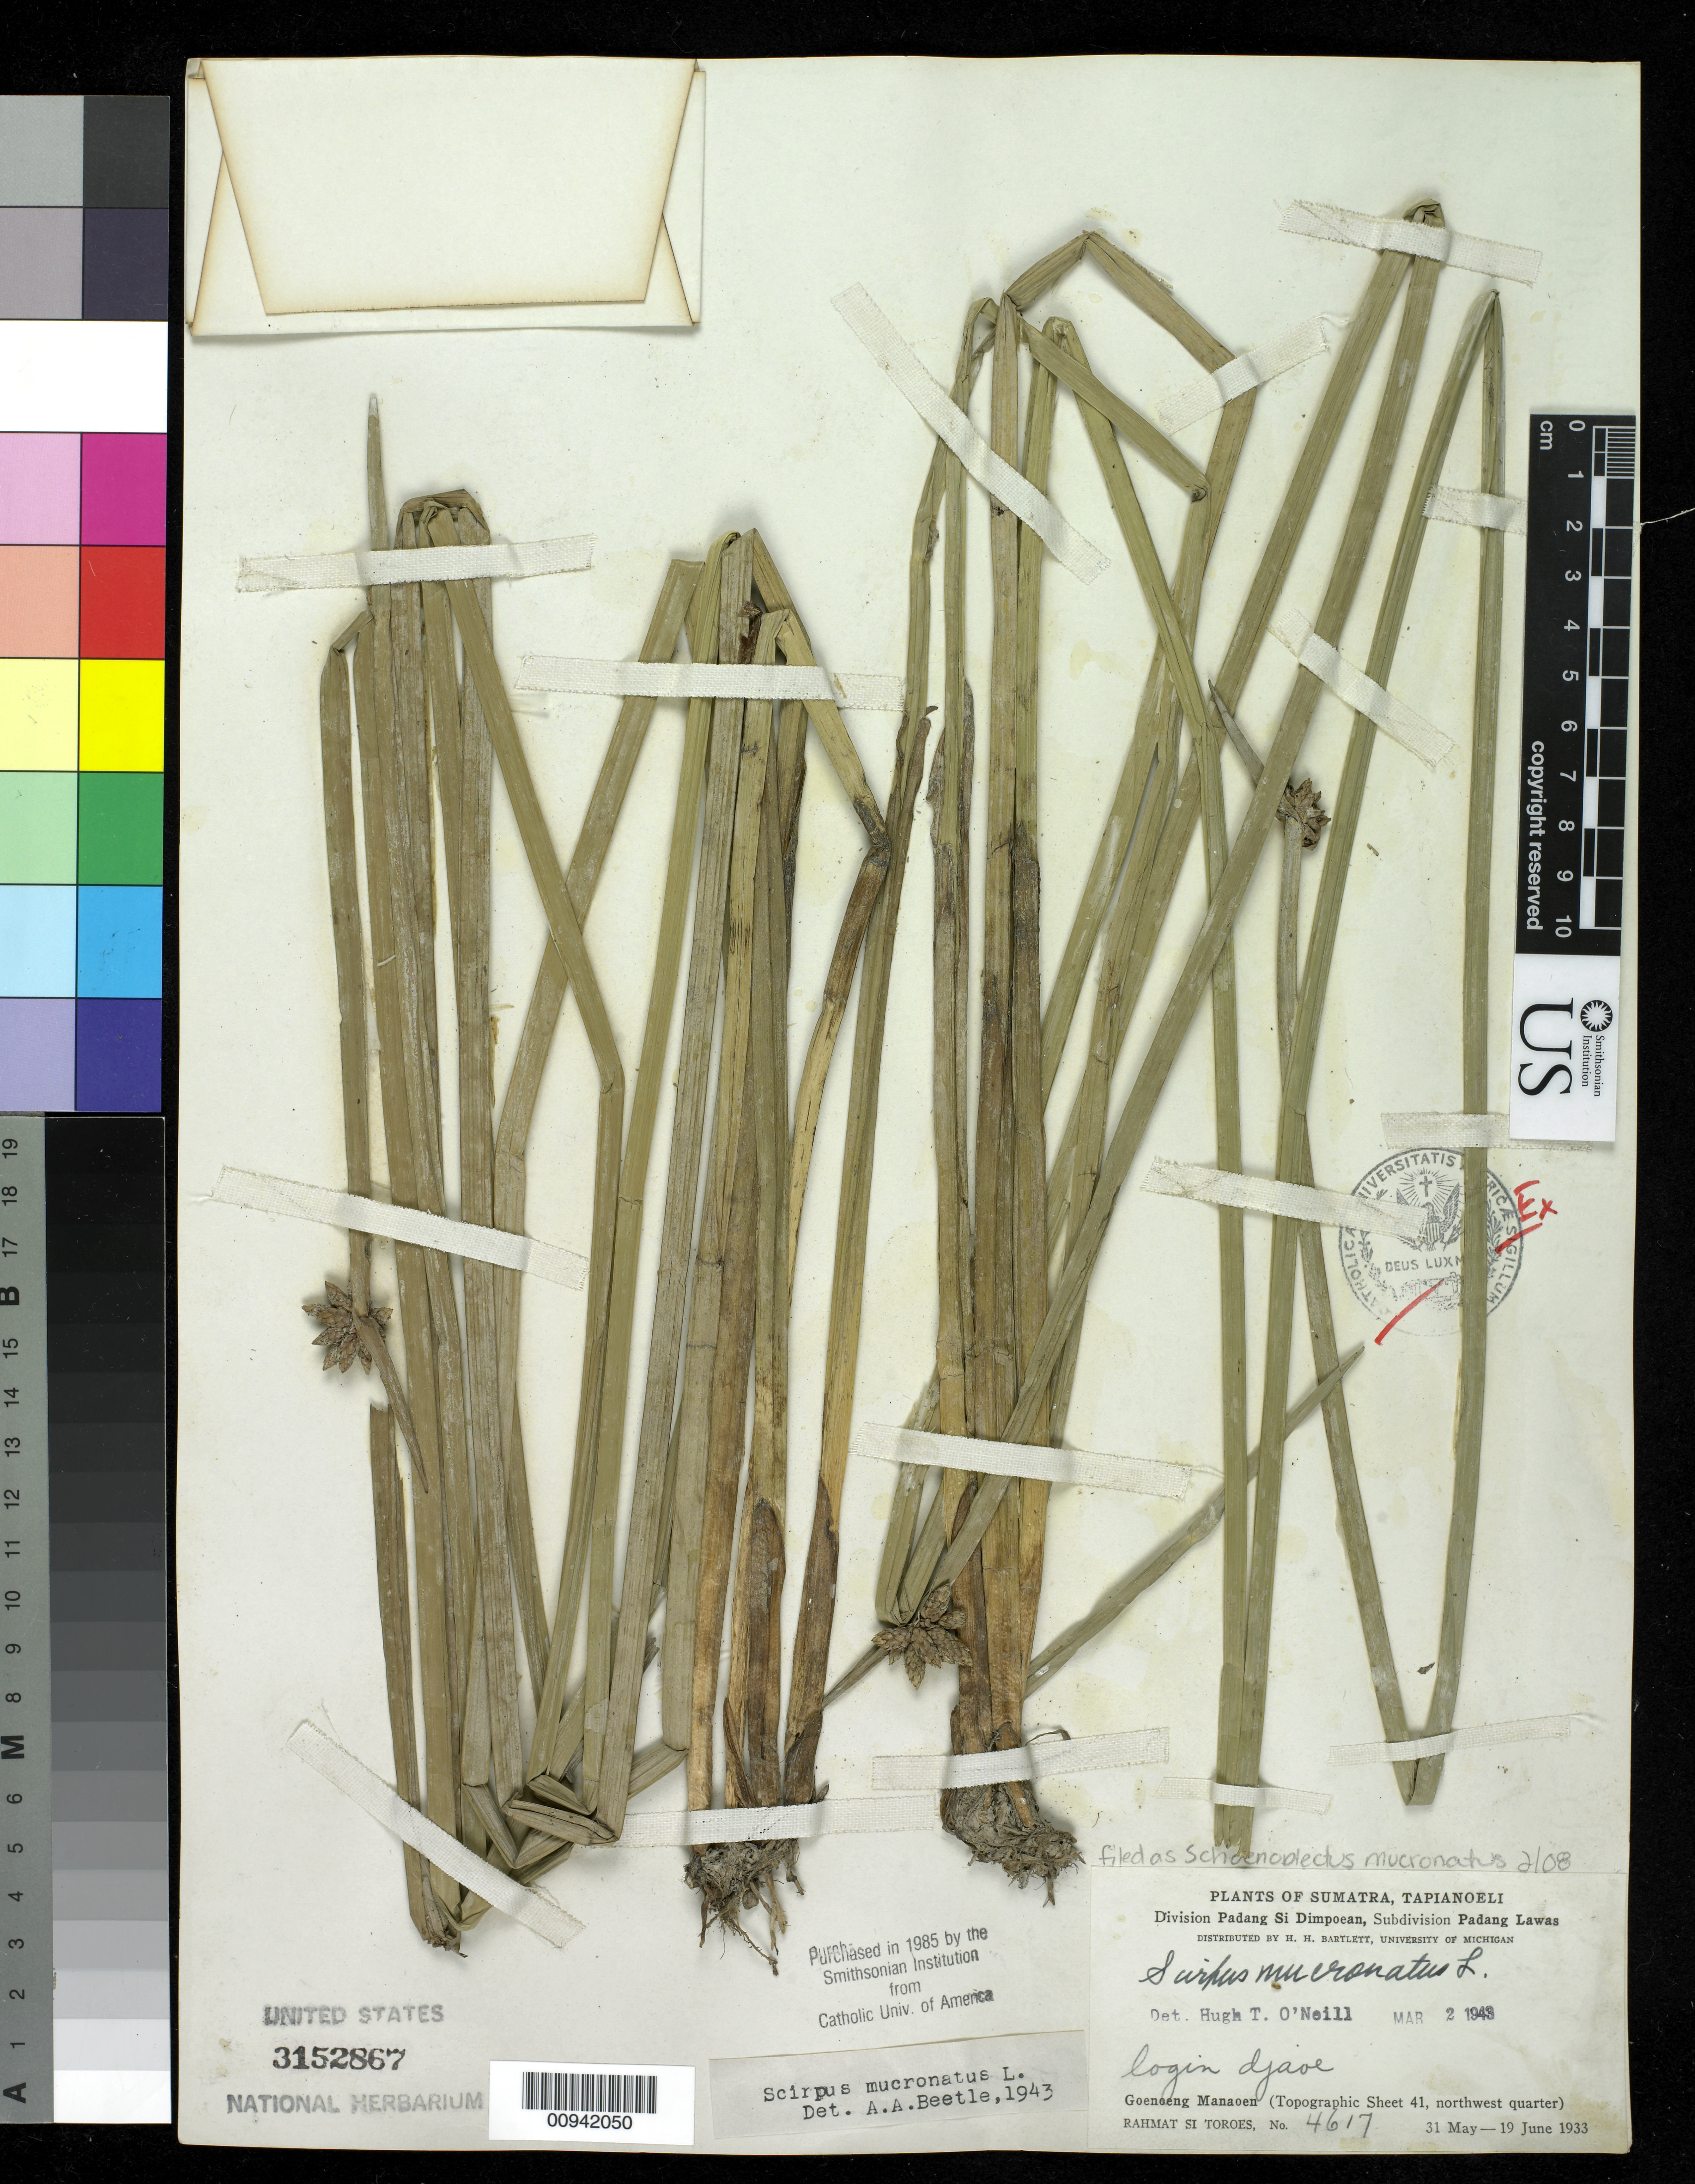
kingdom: Plantae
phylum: Tracheophyta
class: Liliopsida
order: Poales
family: Cyperaceae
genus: Schoenoplectiella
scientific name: Schoenoplectiella mucronata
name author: (L.) Jung & Choi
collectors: Rahmat Si Boeea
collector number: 4617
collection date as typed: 31 May 1933 to 19 Jun 1933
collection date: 1933-05-31/1933-06-19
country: Indonesia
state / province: Sumatra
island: Sumatra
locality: East Coast. Goenoeng Manaoen.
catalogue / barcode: US 3152867